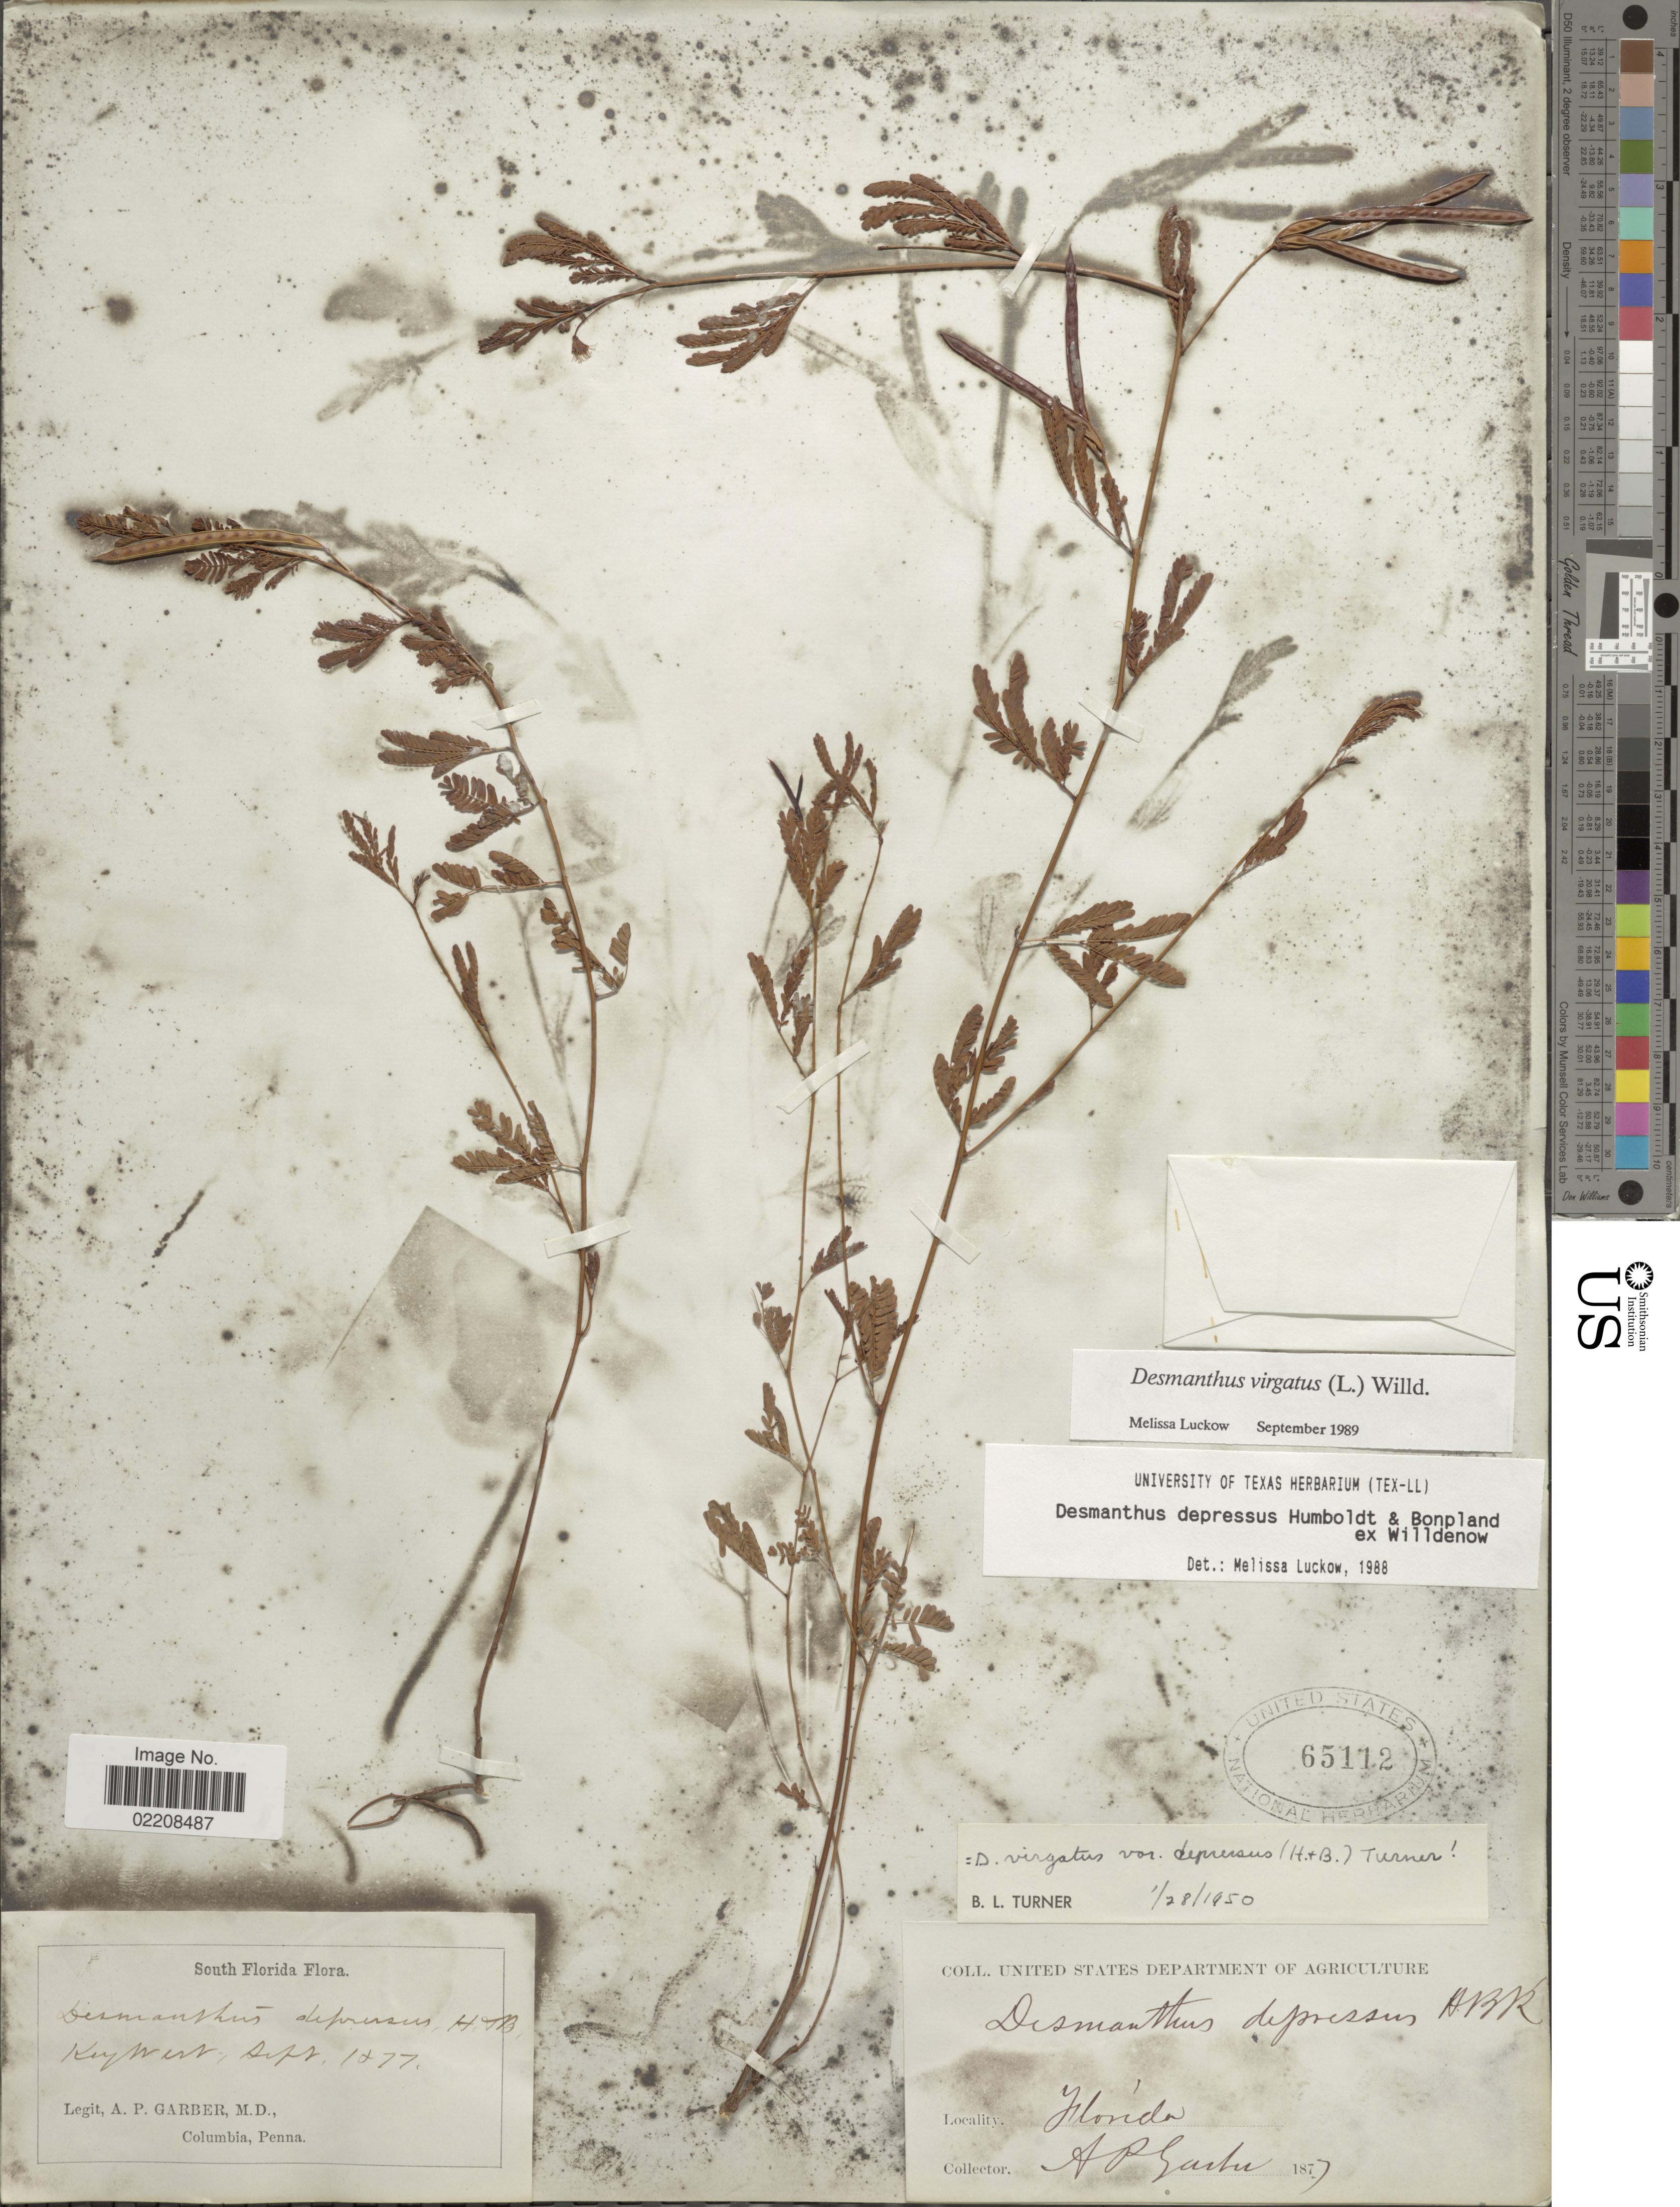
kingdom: Plantae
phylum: Tracheophyta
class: Magnoliopsida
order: Fabales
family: Fabaceae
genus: Desmanthus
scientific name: Desmanthus virgatus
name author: (L.) Willd.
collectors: A. P. Garber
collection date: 1877-09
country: United States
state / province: Florida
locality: South Florida. Key West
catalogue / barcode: US 65112